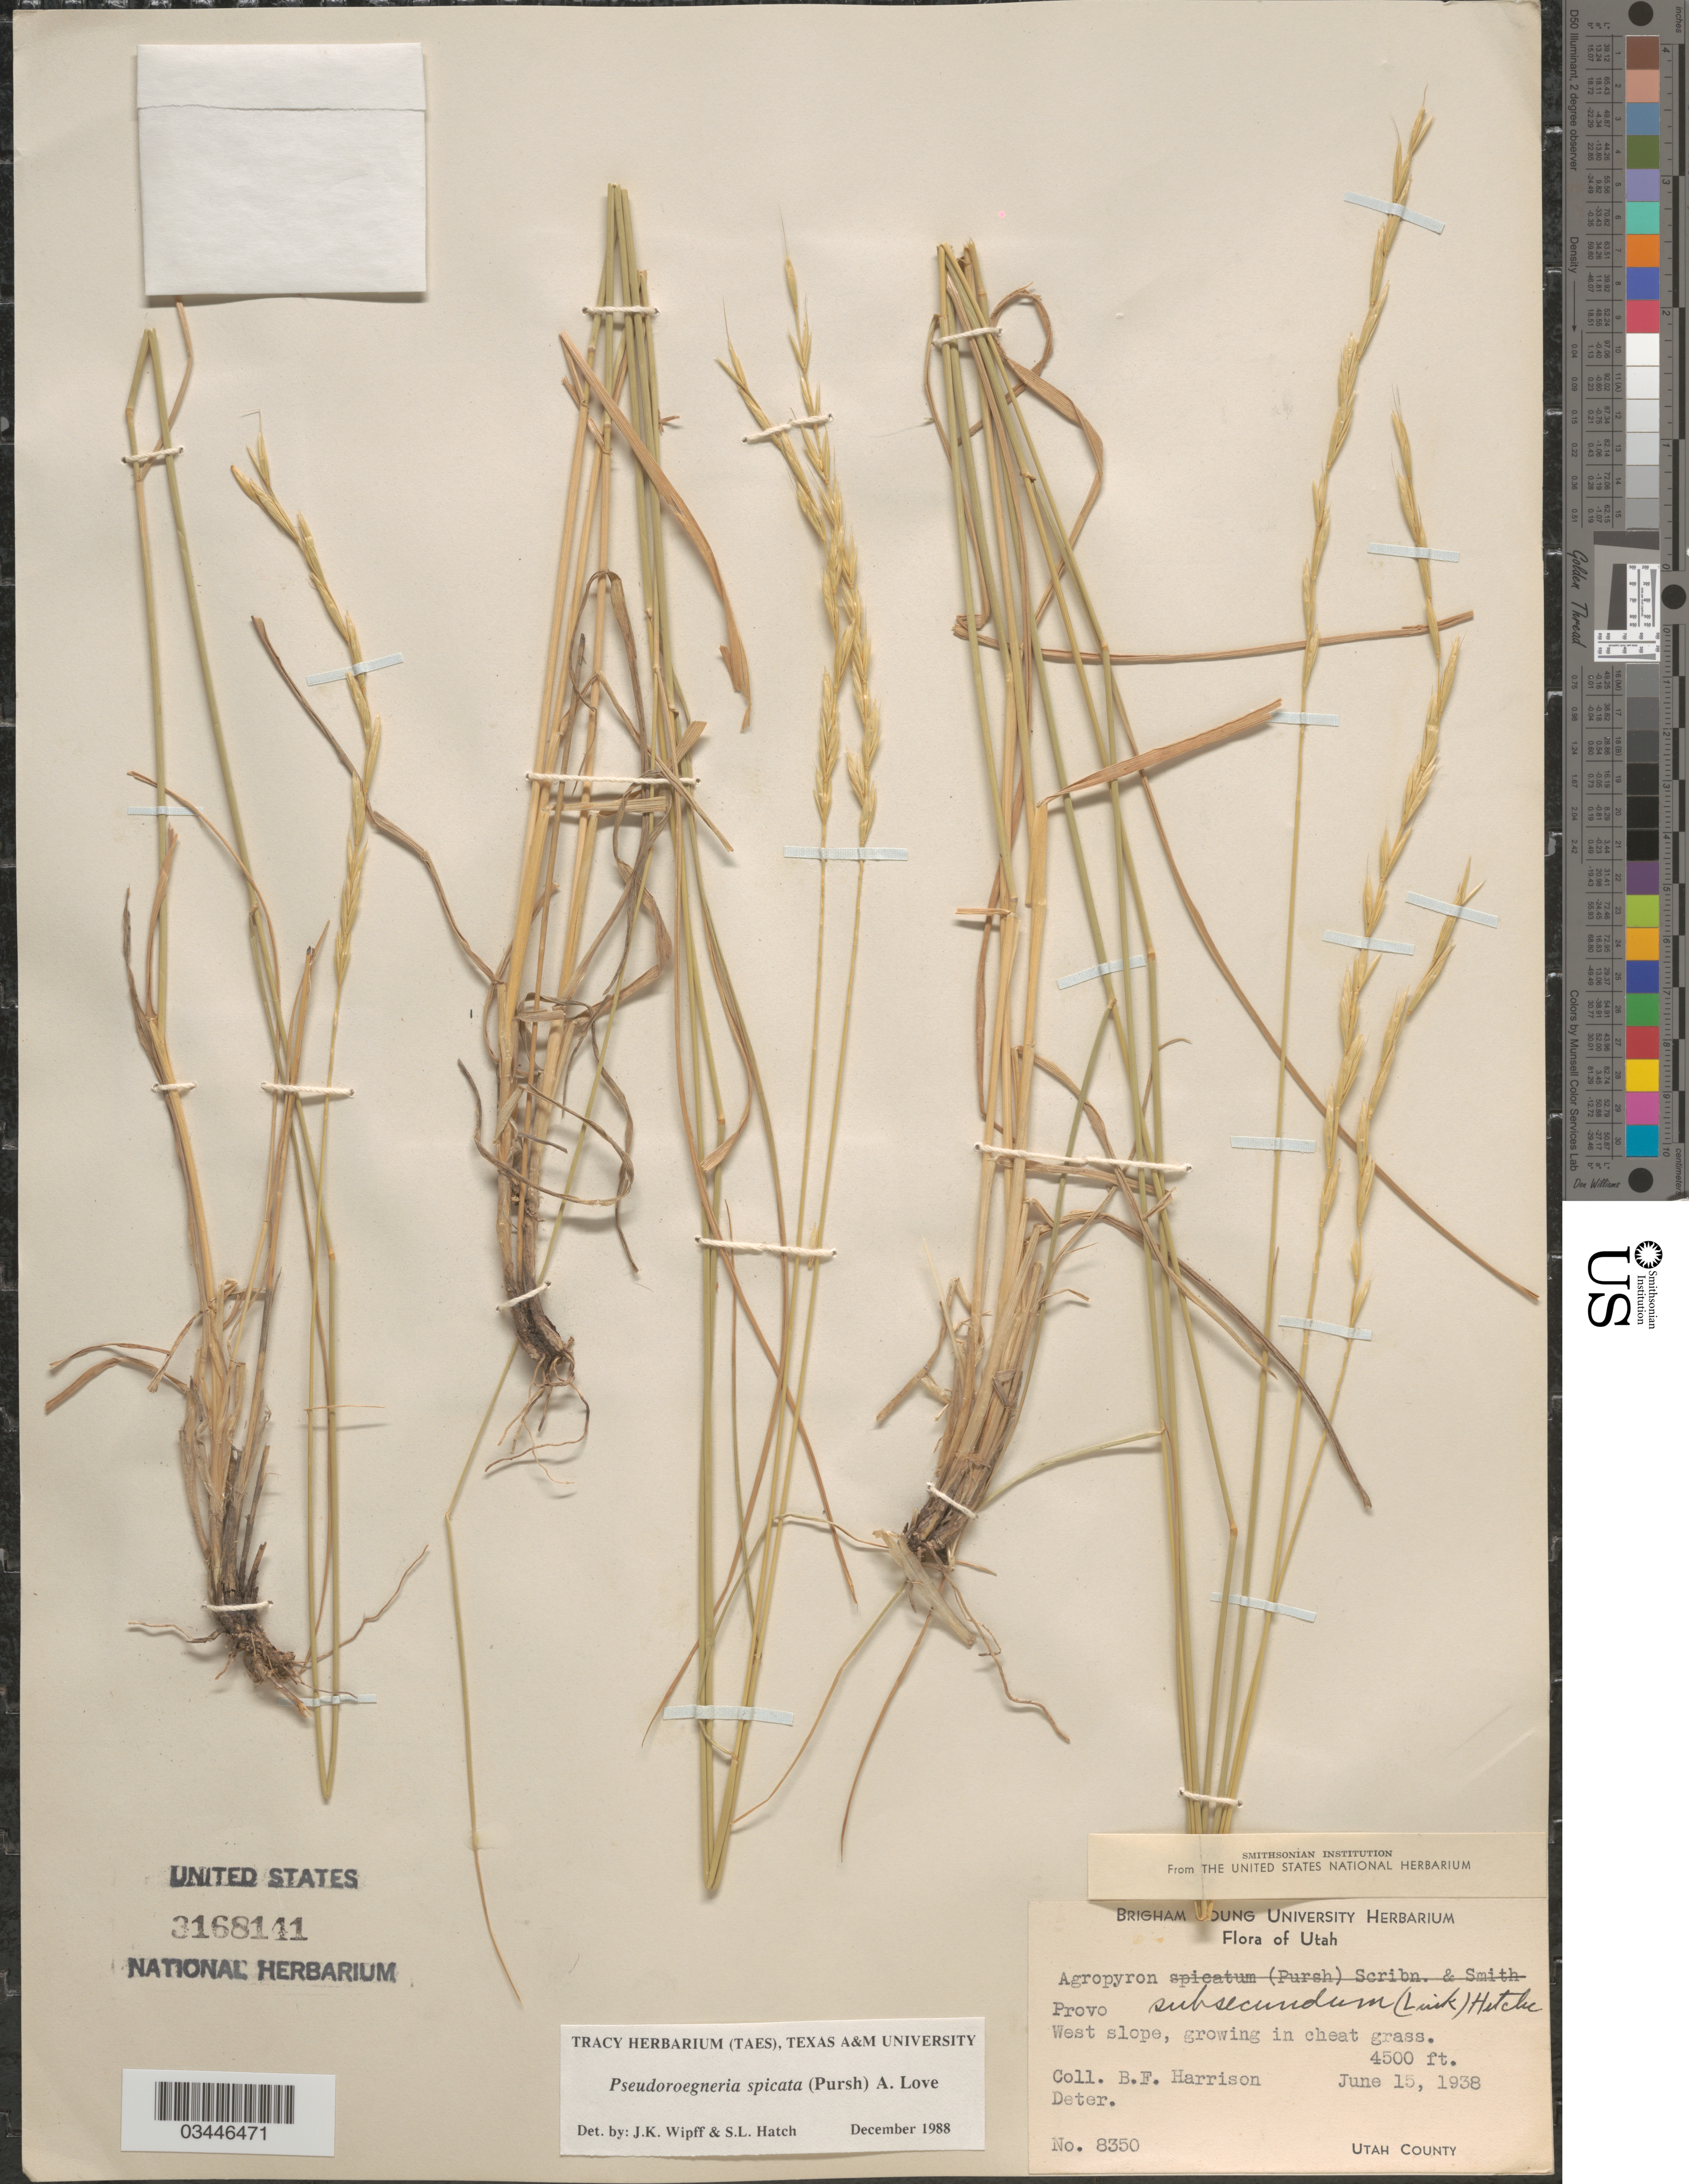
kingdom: Plantae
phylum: Tracheophyta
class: Liliopsida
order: Poales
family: Poaceae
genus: Pseudoroegneria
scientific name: Pseudoroegneria spicata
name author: (Pursh) Á. Löve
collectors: B. F. Harrison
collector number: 8350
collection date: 1938-06-15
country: United States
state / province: Utah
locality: Provo. West slope, growing in cheat grass. Utah County.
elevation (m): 1372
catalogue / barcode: US 3168141